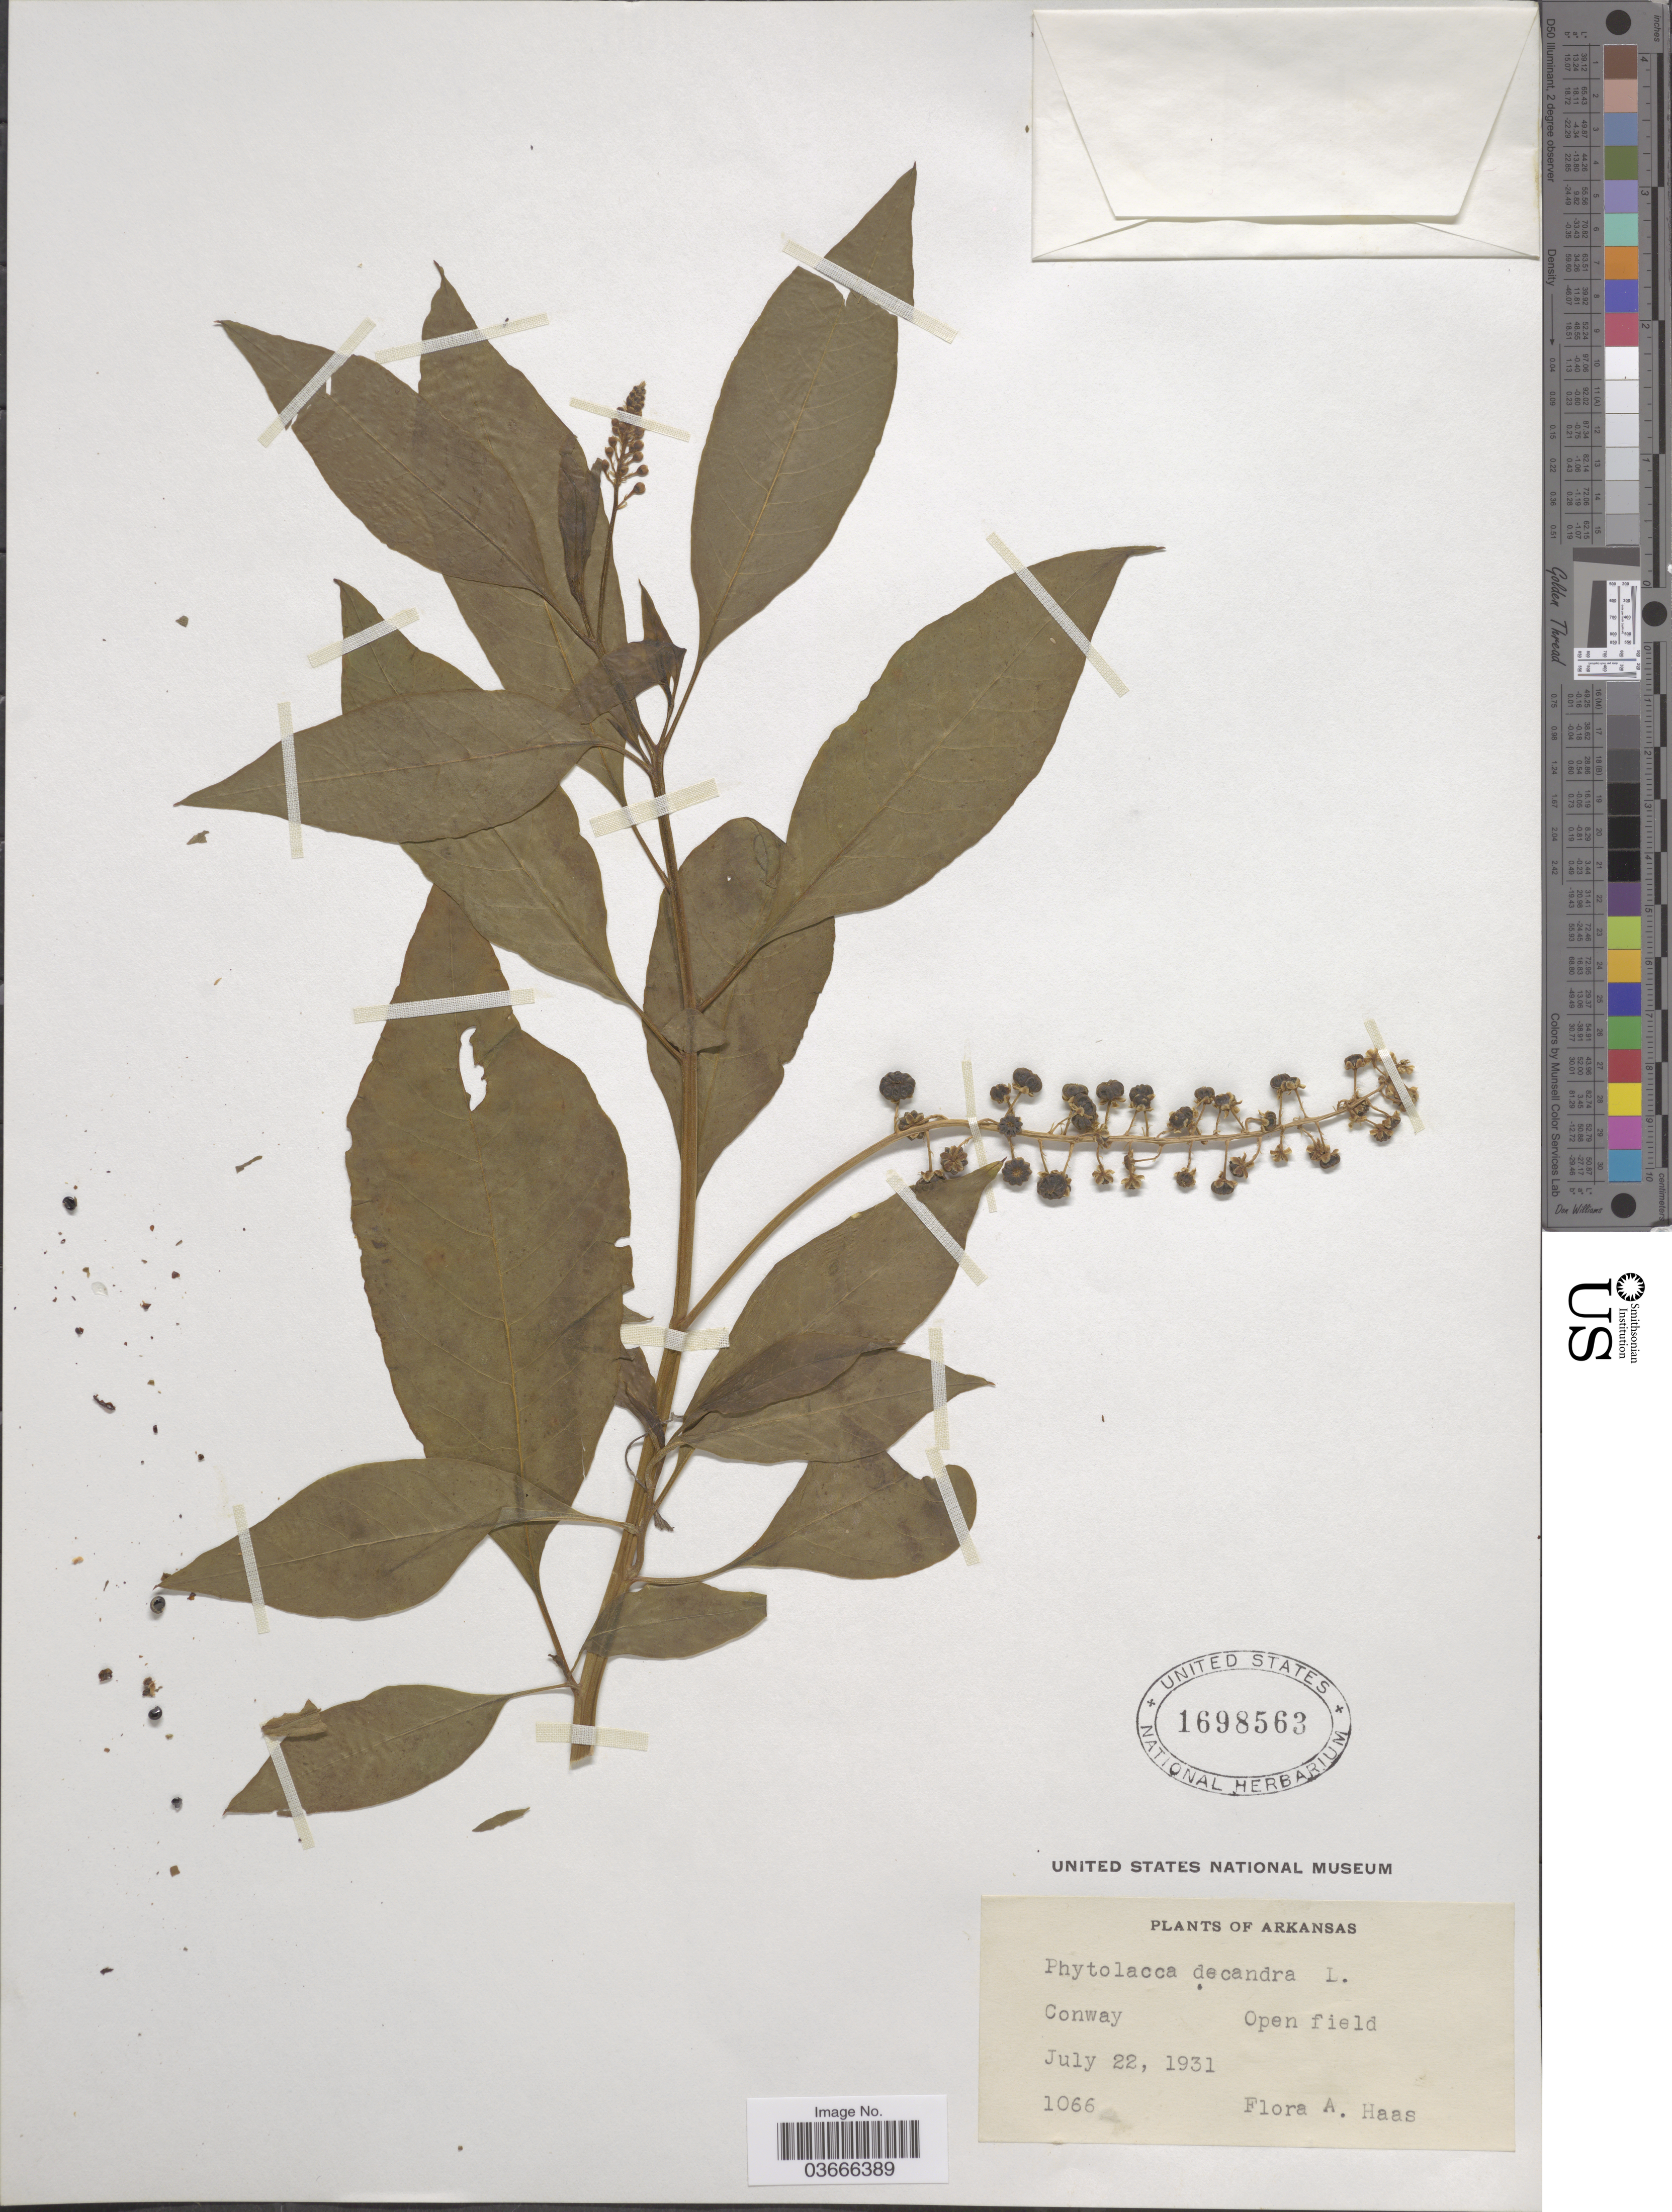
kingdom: Plantae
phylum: Tracheophyta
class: Magnoliopsida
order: Caryophyllales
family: Phytolaccaceae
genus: Phytolacca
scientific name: Phytolacca americana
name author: L.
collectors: F. A. Haas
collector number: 1066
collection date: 1931-07-22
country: United States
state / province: Arkansas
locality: Conway.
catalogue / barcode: US 1698563